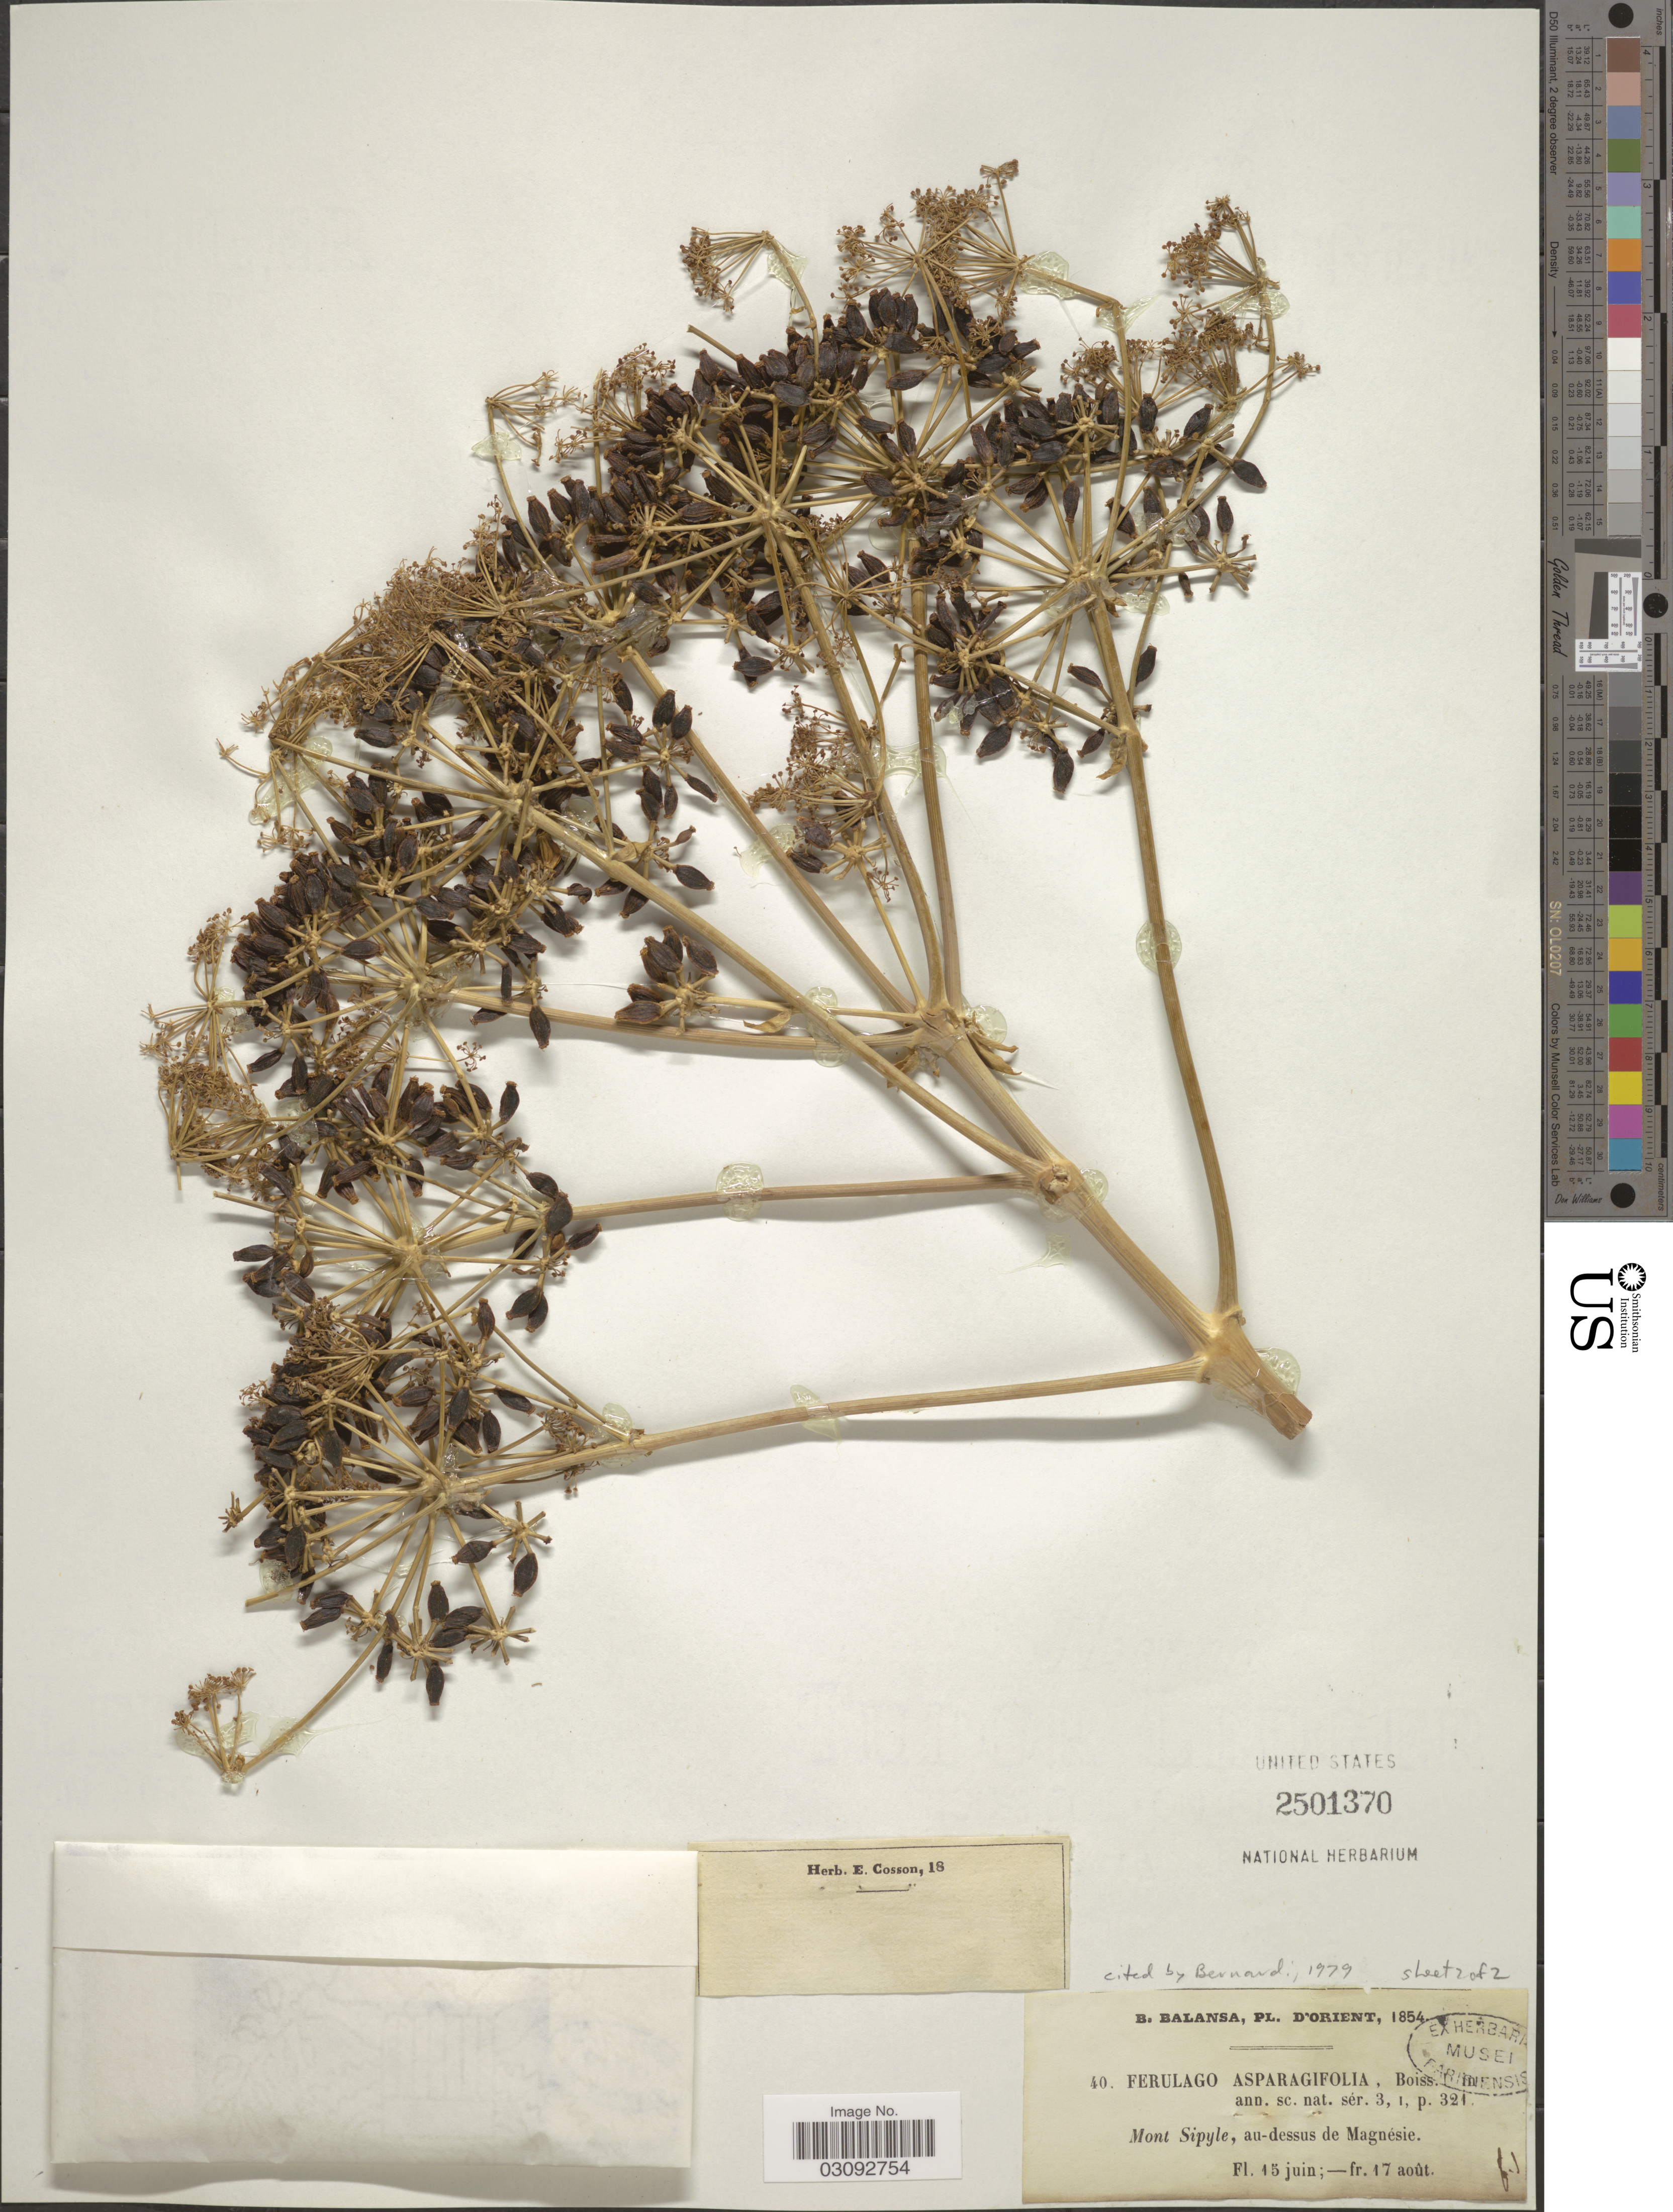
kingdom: Plantae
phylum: Tracheophyta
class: Magnoliopsida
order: Apiales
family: Apiaceae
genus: Ferulago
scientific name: Ferulago asparagifolia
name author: Boiss.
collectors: B. Balansa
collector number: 40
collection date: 1854-06-15/1854-08-17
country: Turkey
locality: D'Orient, Mont Sipyle, au-dessus de Magnésie.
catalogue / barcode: US 2501370